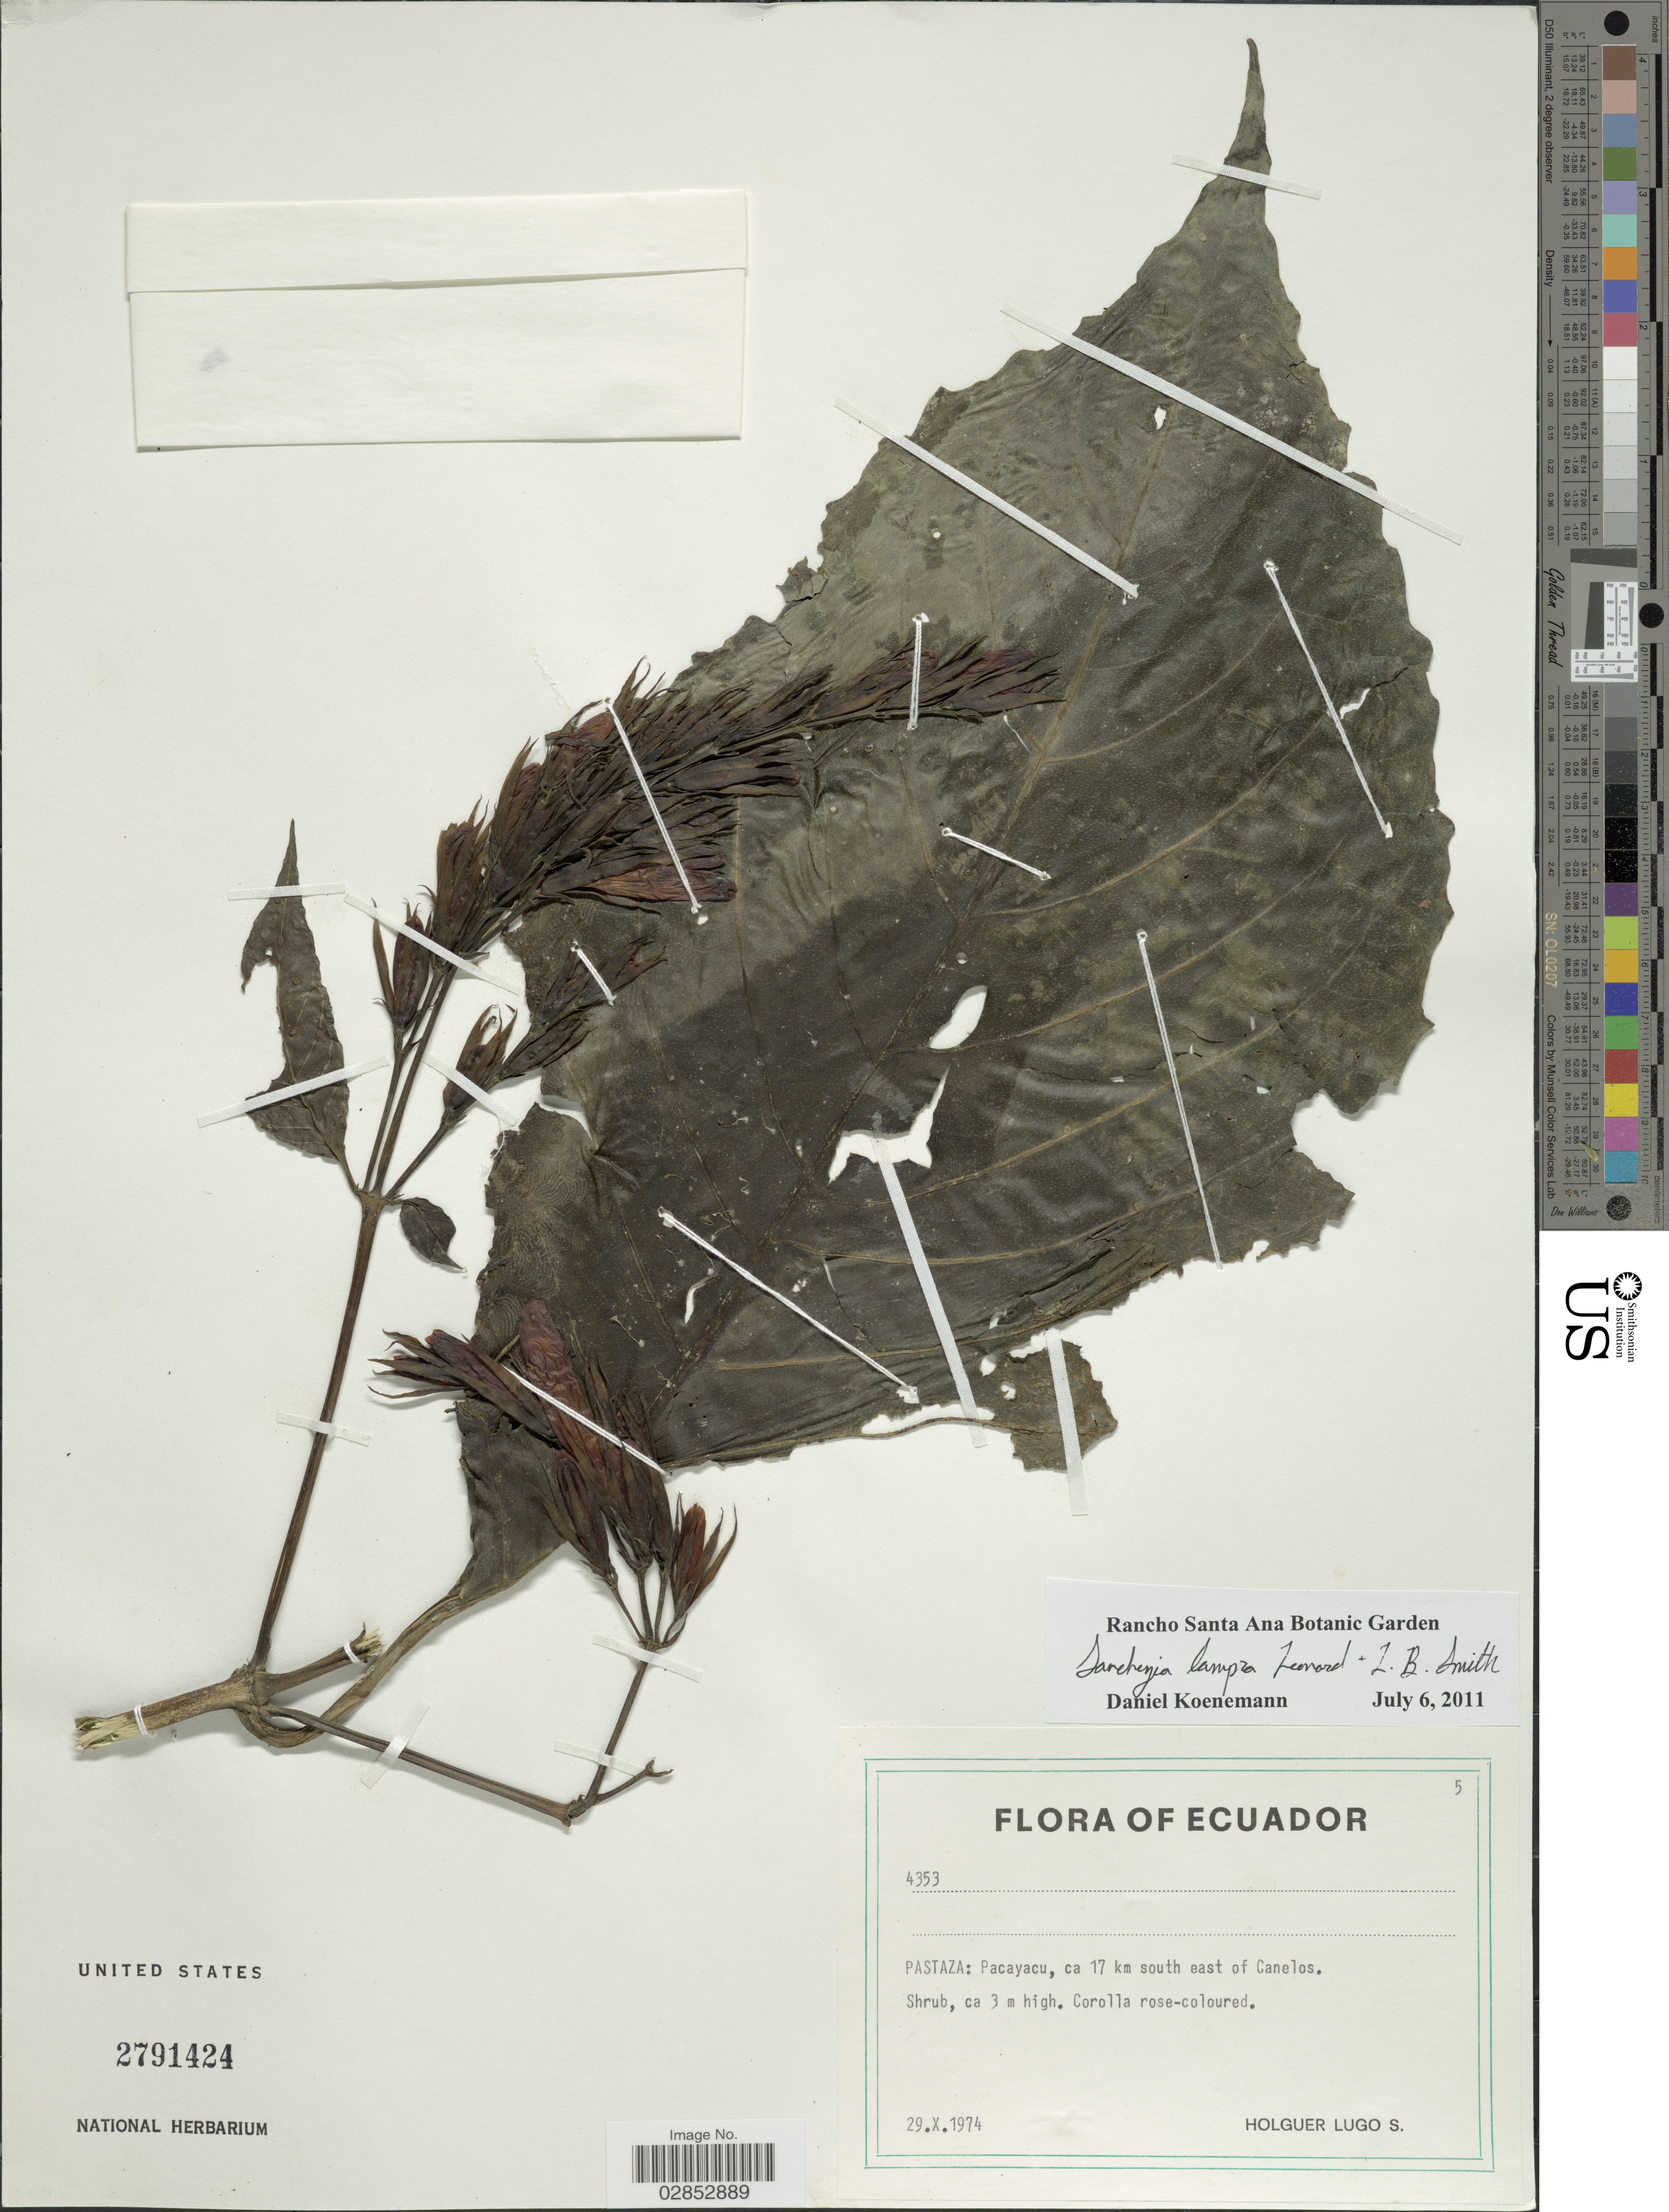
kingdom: Plantae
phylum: Tracheophyta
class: Magnoliopsida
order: Lamiales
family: Acanthaceae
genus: Sanchezia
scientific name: Sanchezia longiflora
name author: (Hook. f.) Hook. f. ex Planch.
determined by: Azevedo, Igor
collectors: H. Lugo S.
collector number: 4353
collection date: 1974-10-29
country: Ecuador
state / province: Pastaza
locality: Pacayacu, ca 17 km south east of Canelos.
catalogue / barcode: US 2791424